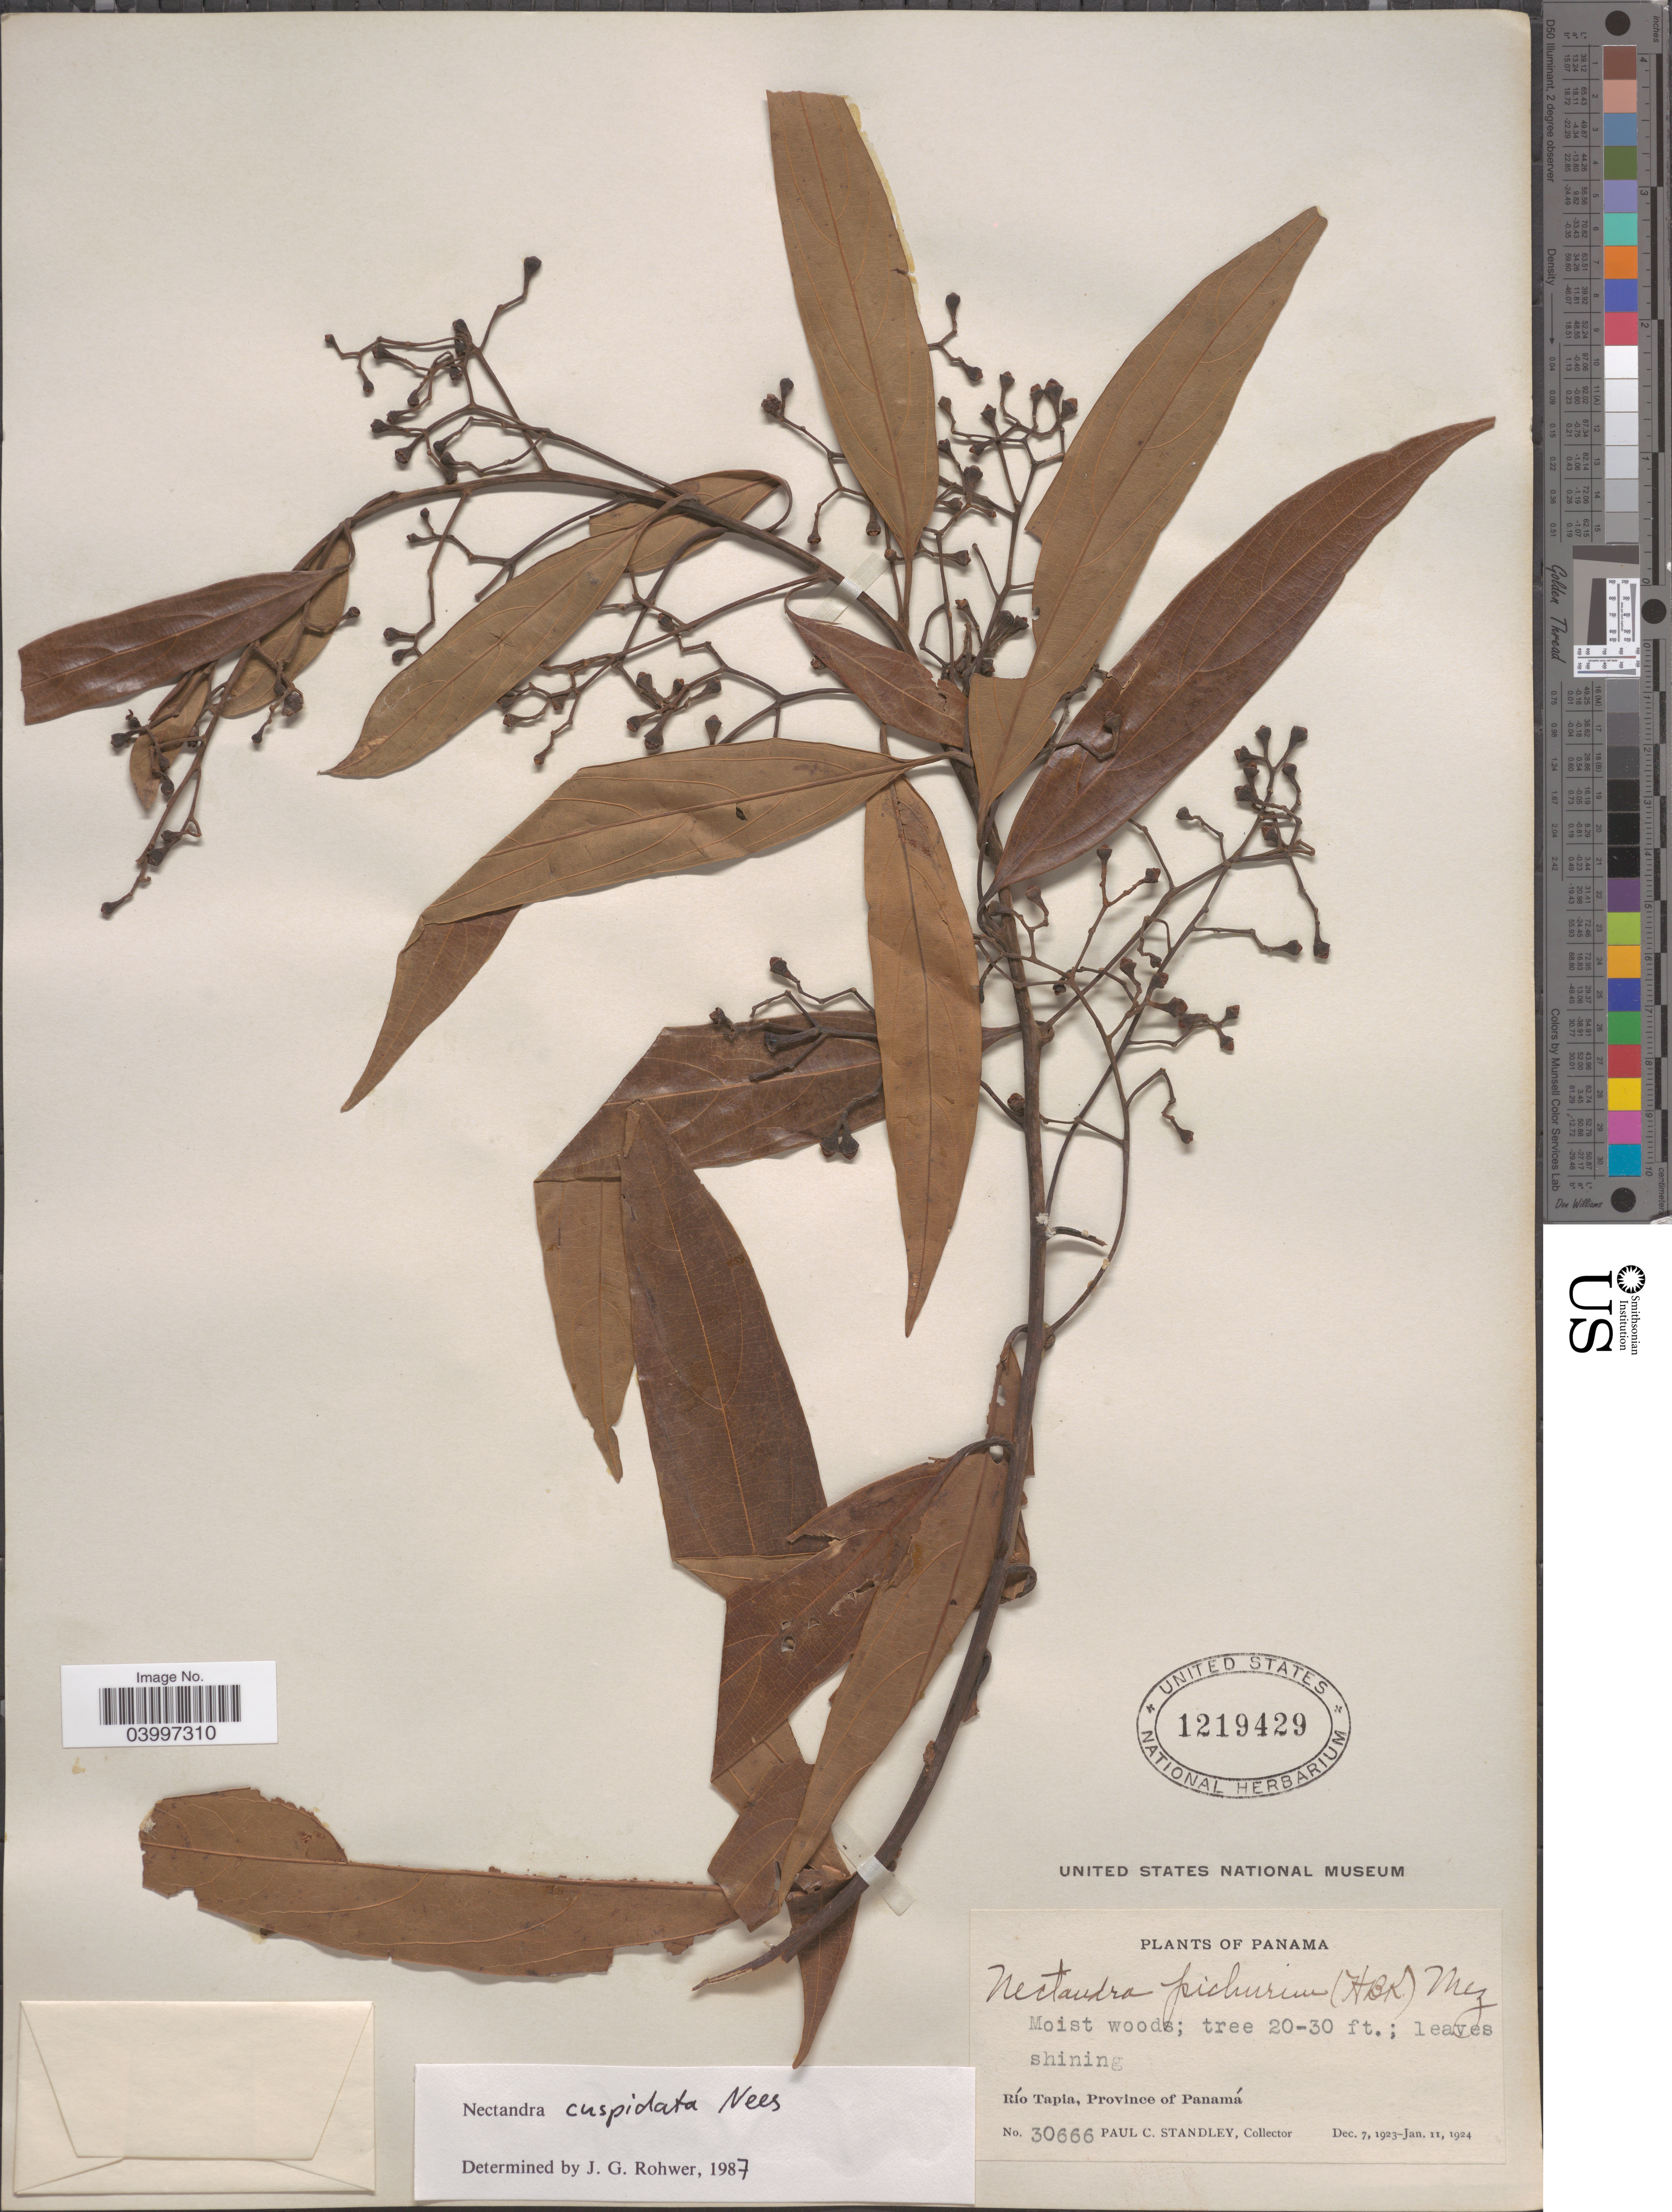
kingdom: Plantae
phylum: Tracheophyta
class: Magnoliopsida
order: Laurales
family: Lauraceae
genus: Nectandra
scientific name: Nectandra cuspidata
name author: Nees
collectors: P. C. Standley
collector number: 30666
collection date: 1923-12-07/1924-01-11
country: Panama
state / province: Panamá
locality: Río Tapia.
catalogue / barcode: US 1219429